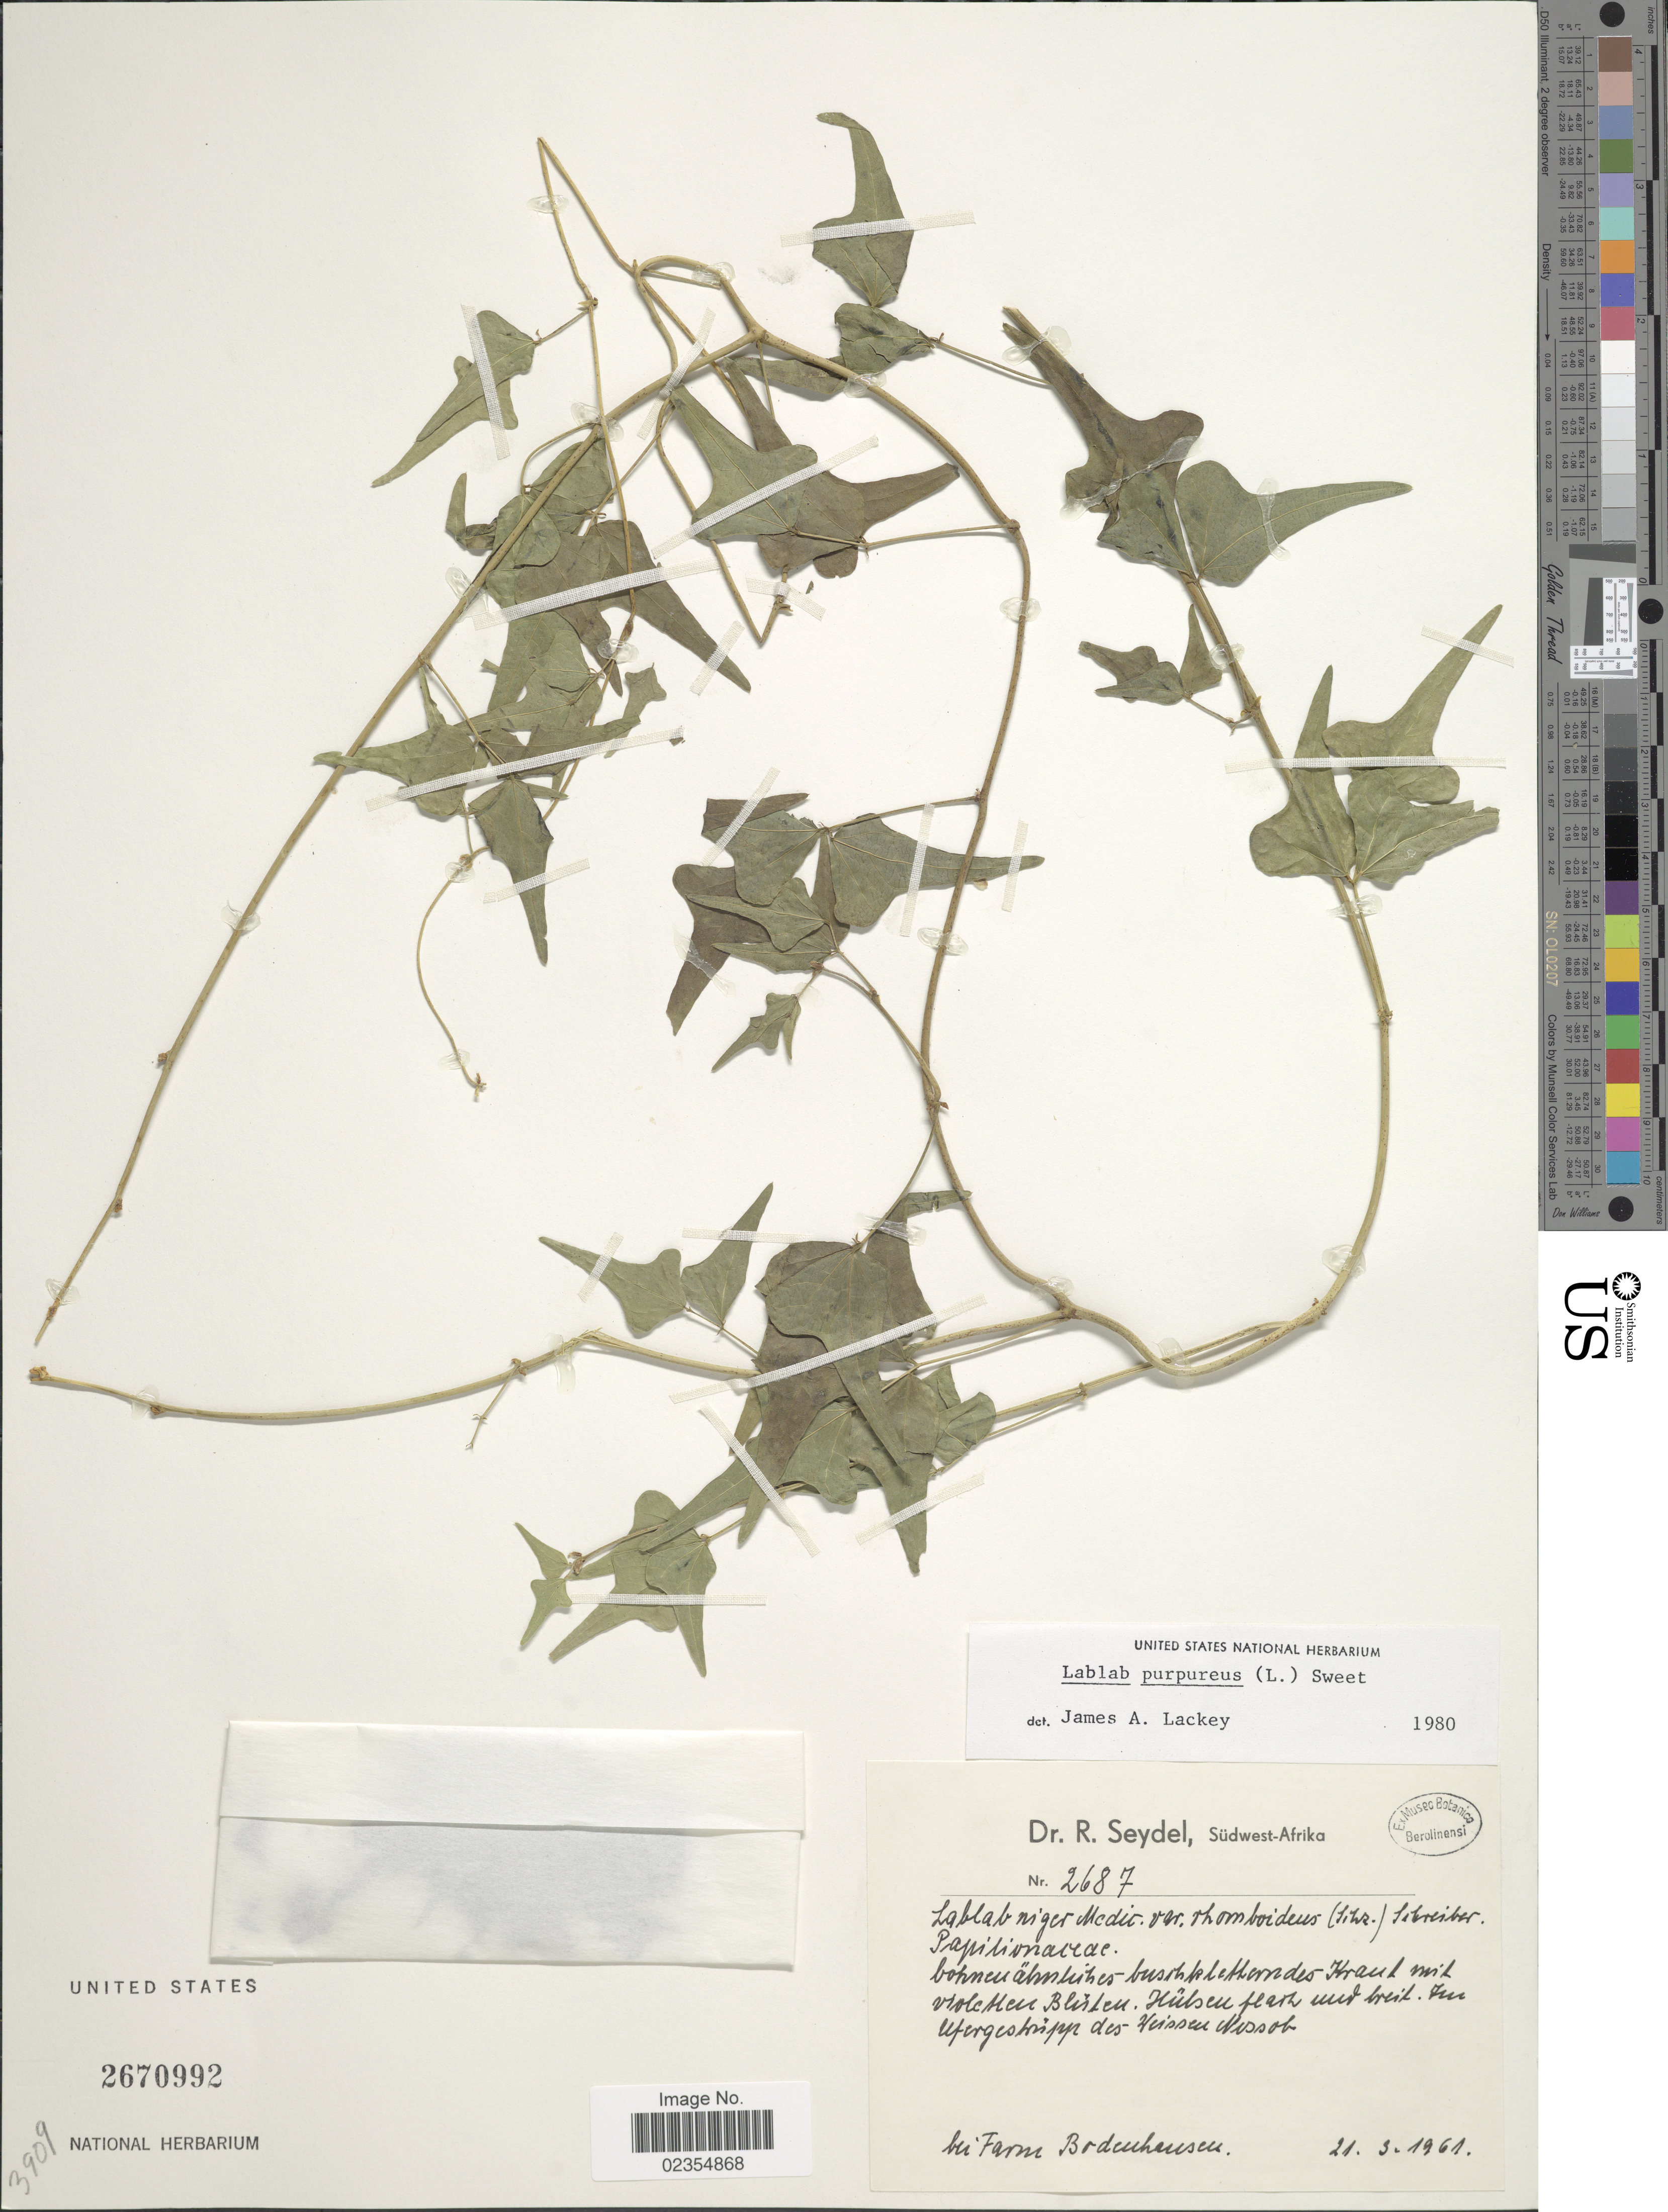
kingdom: Plantae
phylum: Tracheophyta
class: Magnoliopsida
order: Fabales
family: Fabaceae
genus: Lablab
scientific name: Lablab purpureus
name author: (L.) Sweet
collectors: R. Seydel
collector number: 2687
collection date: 1961-03-21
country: Namibia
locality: Bei Farm Bodenhausen, Sudwest-Afrika [At Farm Bodenhausen, Southwest Africa]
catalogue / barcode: US 2670992